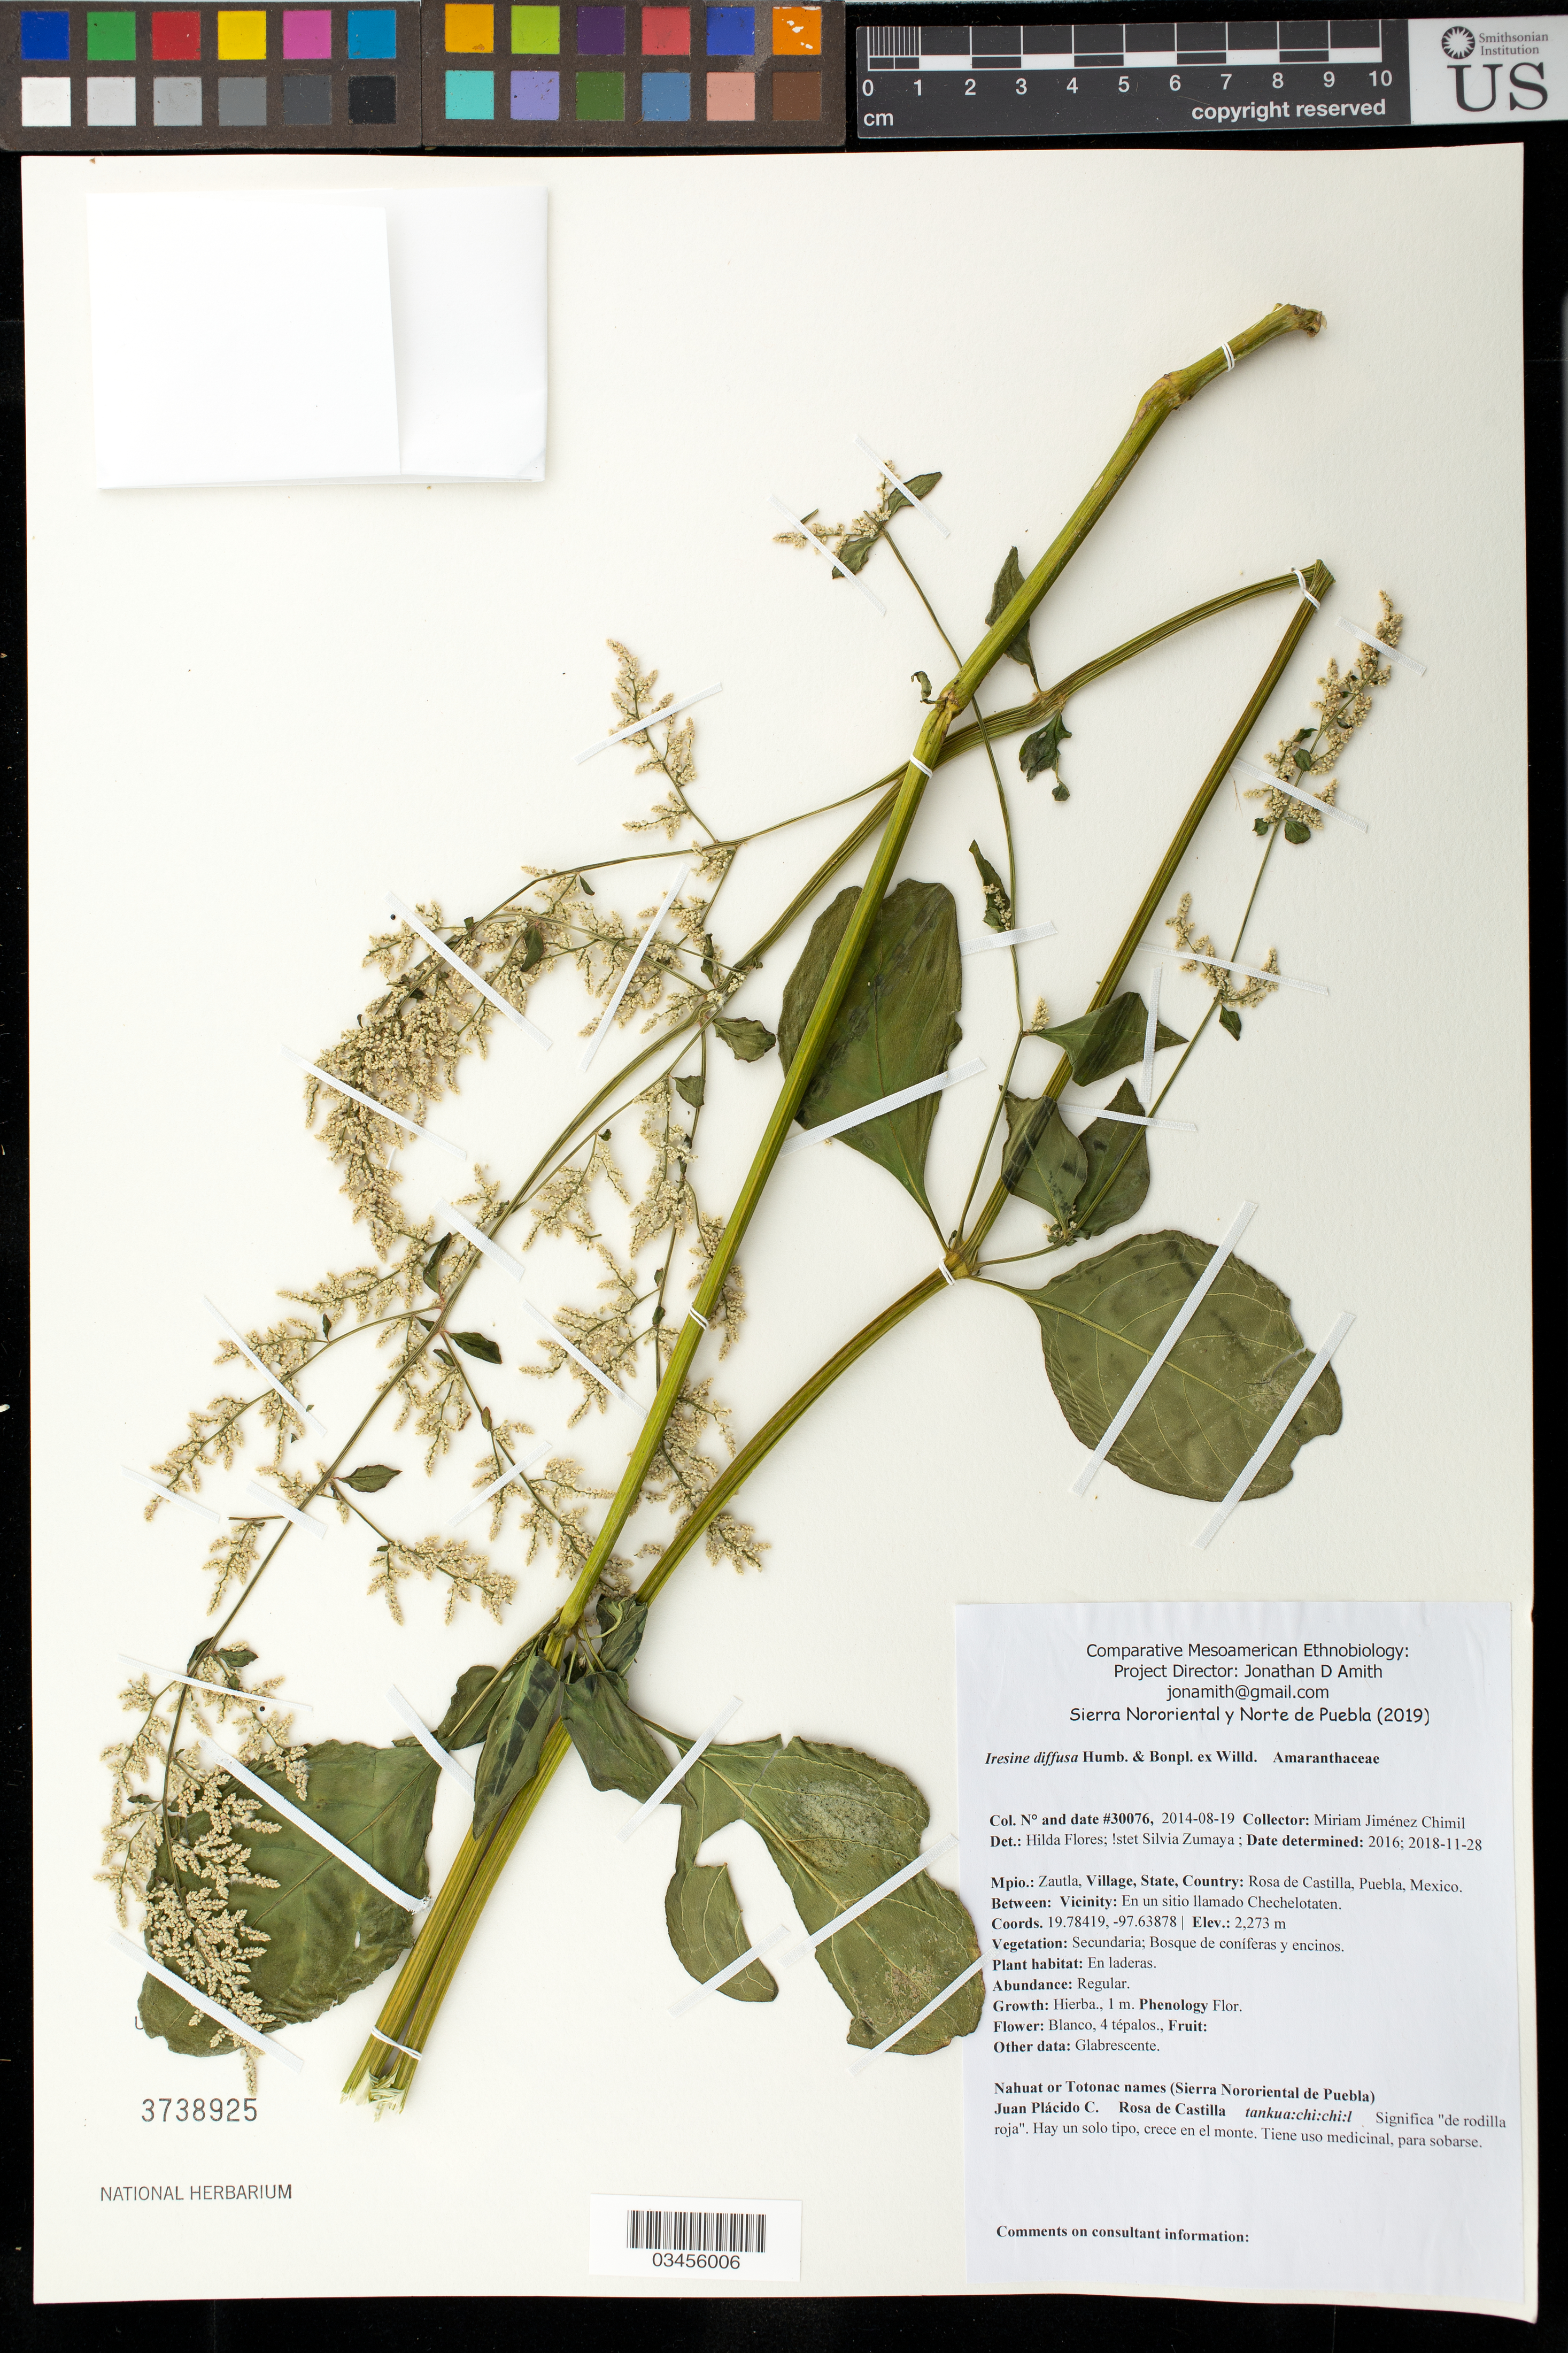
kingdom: Plantae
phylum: Tracheophyta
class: Magnoliopsida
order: Caryophyllales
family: Amaranthaceae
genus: Iresine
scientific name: Iresine diffusa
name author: Humb. & Bonpl. ex Willd.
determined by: Flores, H.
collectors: M. Jiménez Chimil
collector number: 30076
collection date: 2014-08-19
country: México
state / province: Puebla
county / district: Zautla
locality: PUEBLO: Rosa de Castilla; LOCALIDAD EXACTA: Lugar llamado Chechelotaten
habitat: bosque de encinos y bosque de coníferas; en laderas.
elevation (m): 2273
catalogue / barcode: US 3738925